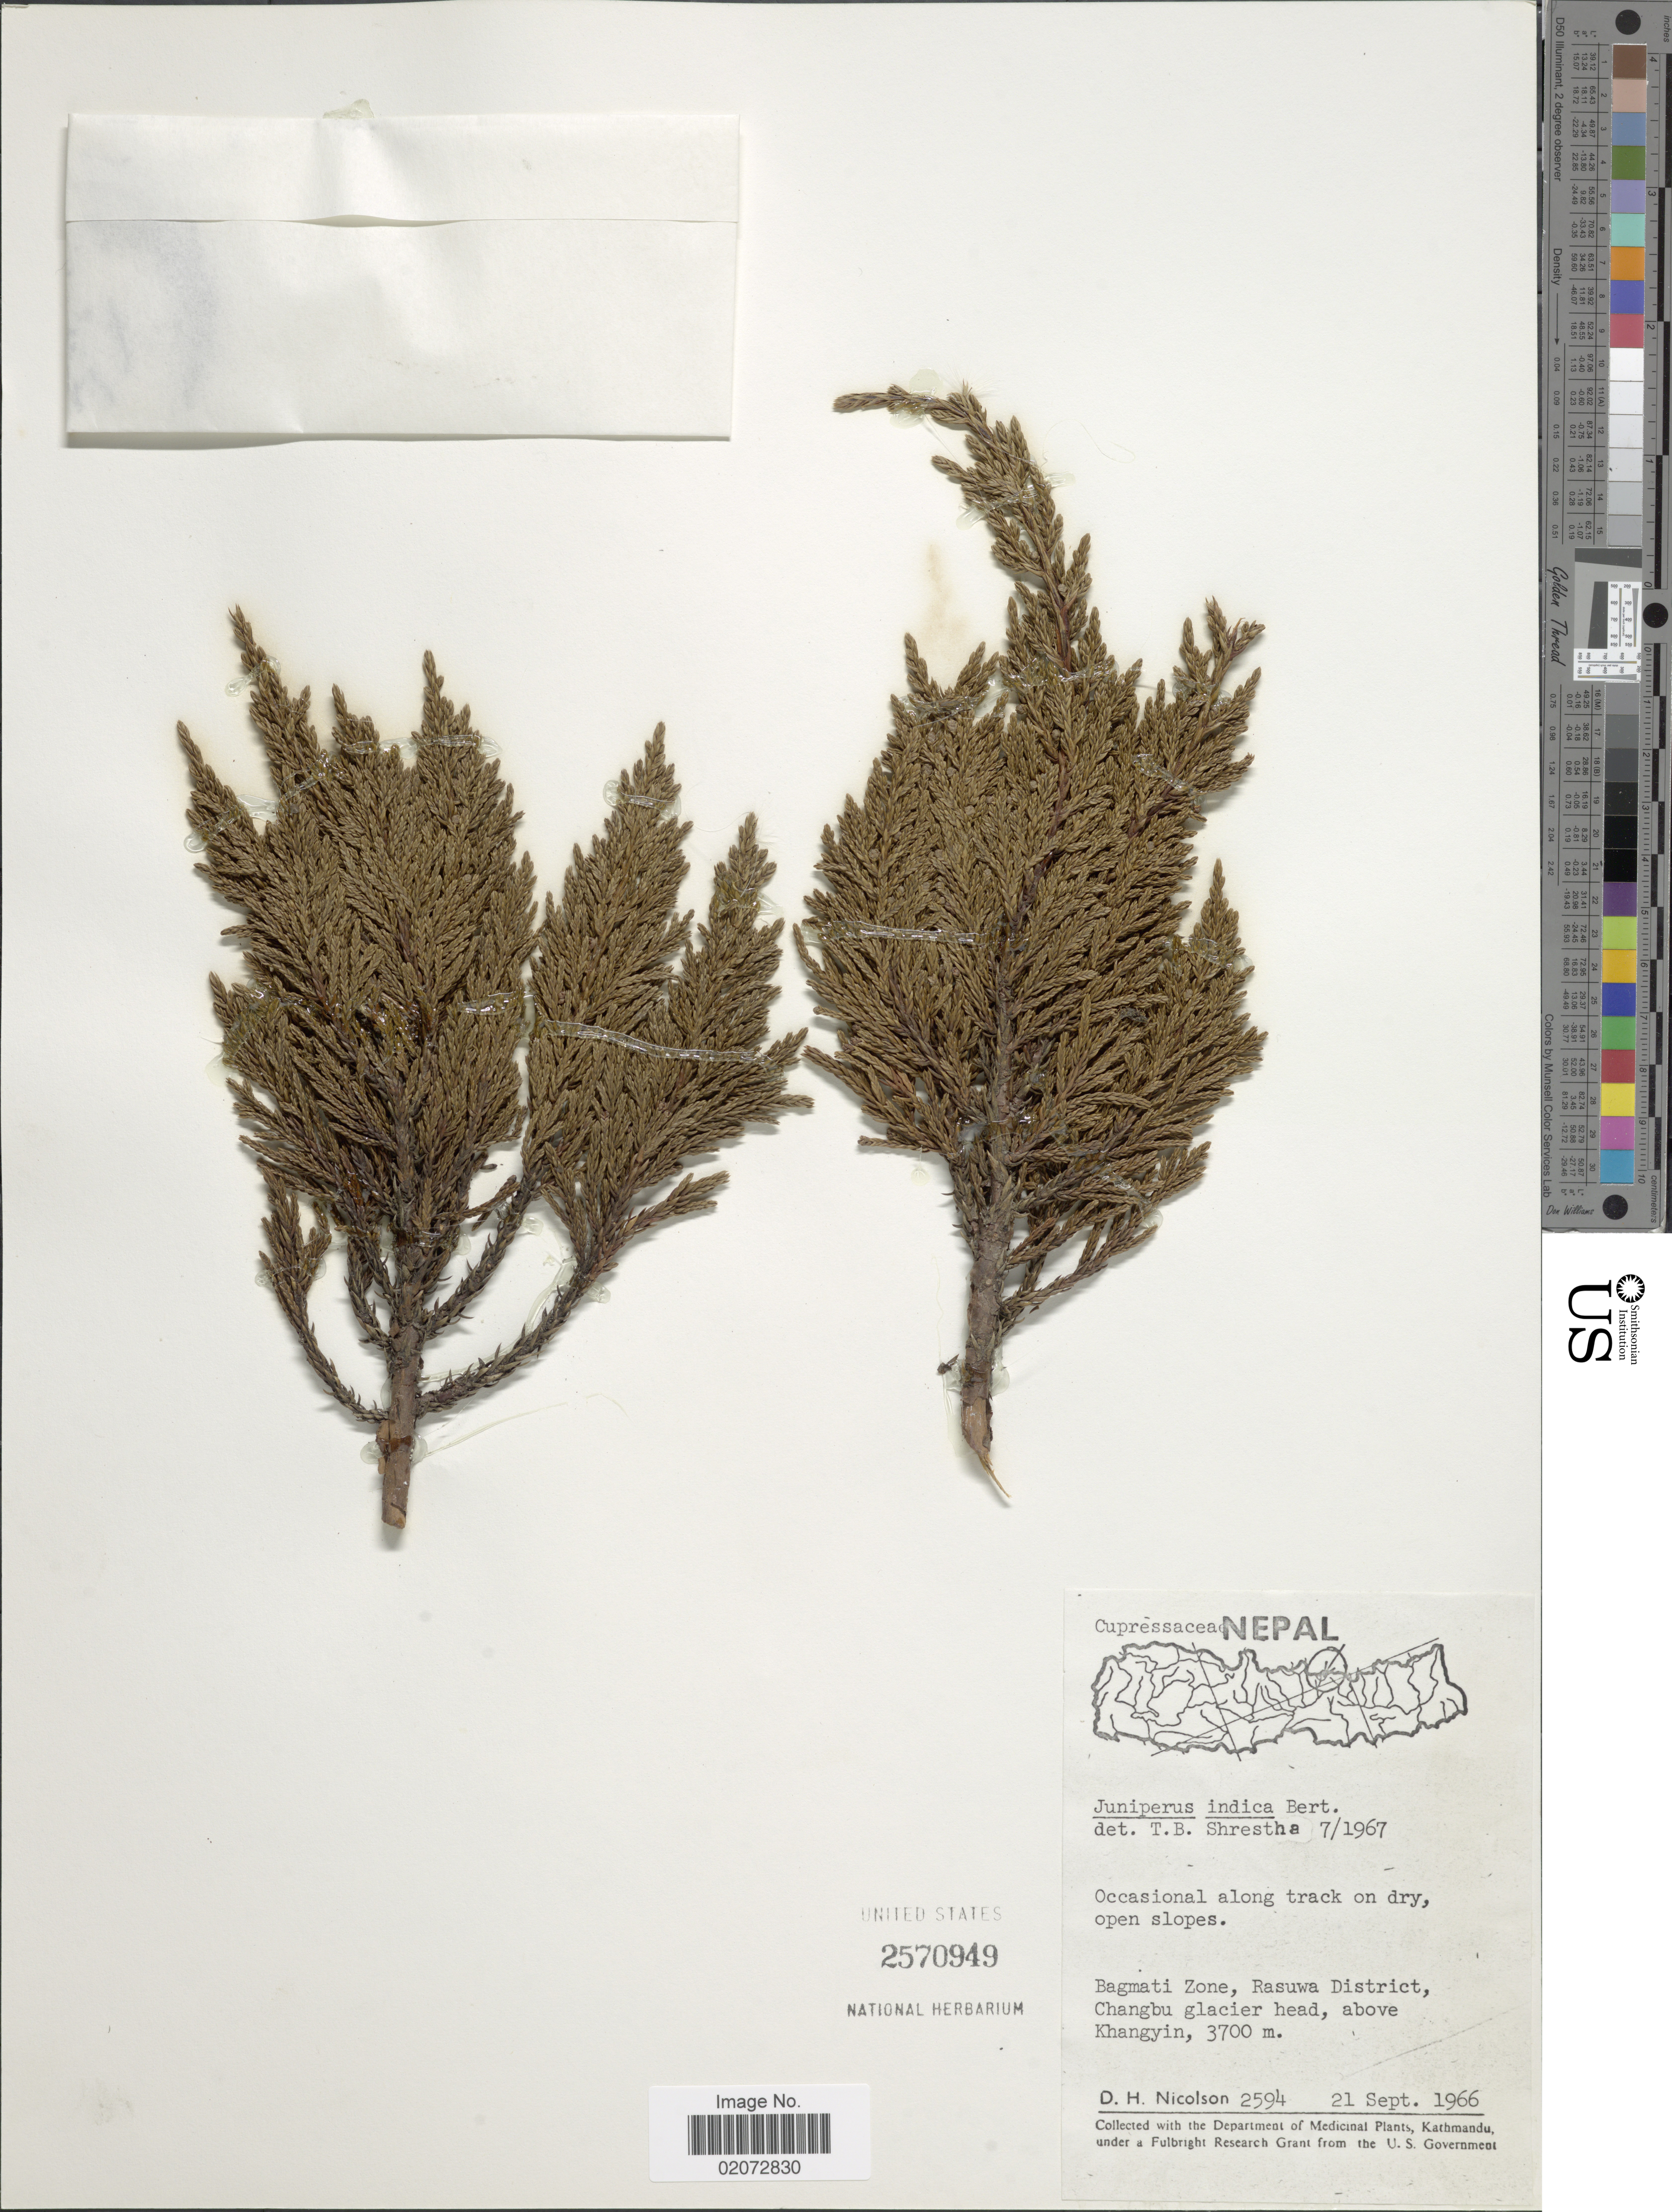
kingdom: Plantae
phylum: Tracheophyta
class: Pinopsida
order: Pinales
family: Cupressaceae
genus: Juniperus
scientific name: Juniperus indica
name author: Bertoloni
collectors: D. H. Nicolson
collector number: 2594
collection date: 1966-09-21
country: Nepal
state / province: Bagmati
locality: Bagmati Zone, Rasuwa District, Changbu glacier head, above Khangyin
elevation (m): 3700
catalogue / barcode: US 2570949